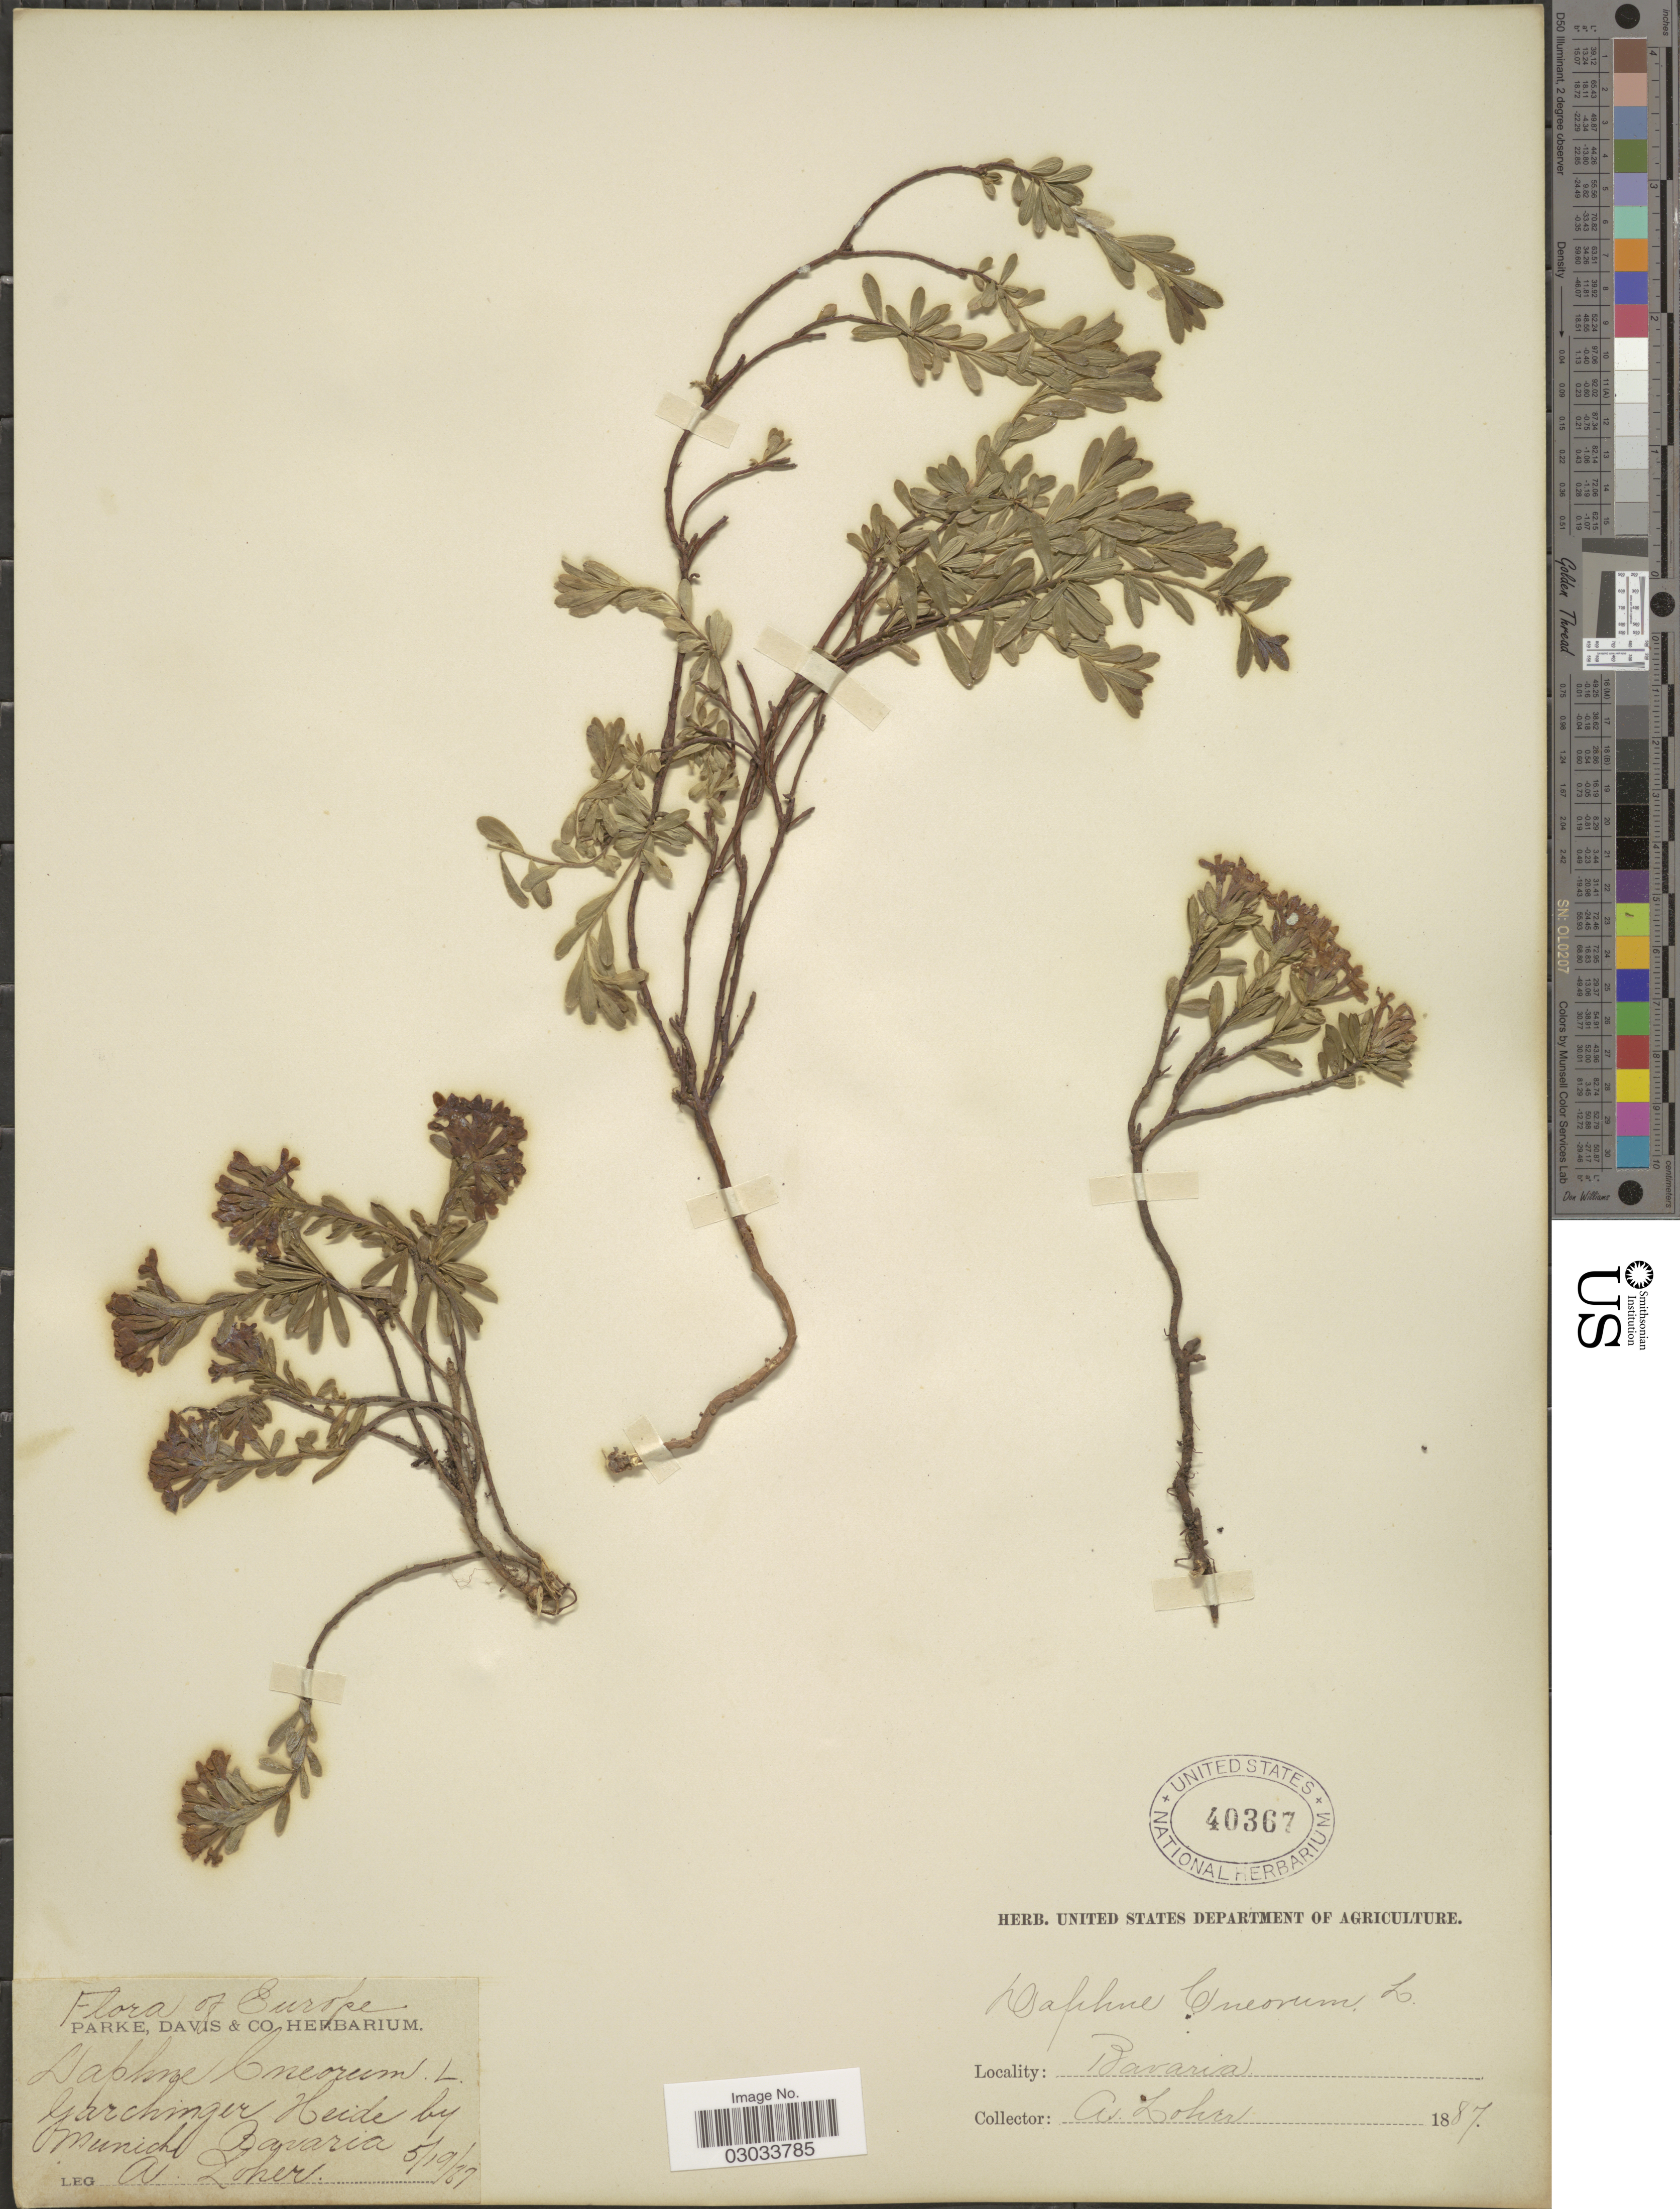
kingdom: Plantae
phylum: Tracheophyta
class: Magnoliopsida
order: Malvales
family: Thymelaeaceae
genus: Daphne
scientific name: Daphne cneorum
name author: L.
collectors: A. Loher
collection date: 1887-05-19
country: Germany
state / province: Bayern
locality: Bavaria. Garchinger Heide by Munich Bavaria.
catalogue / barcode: US 40367